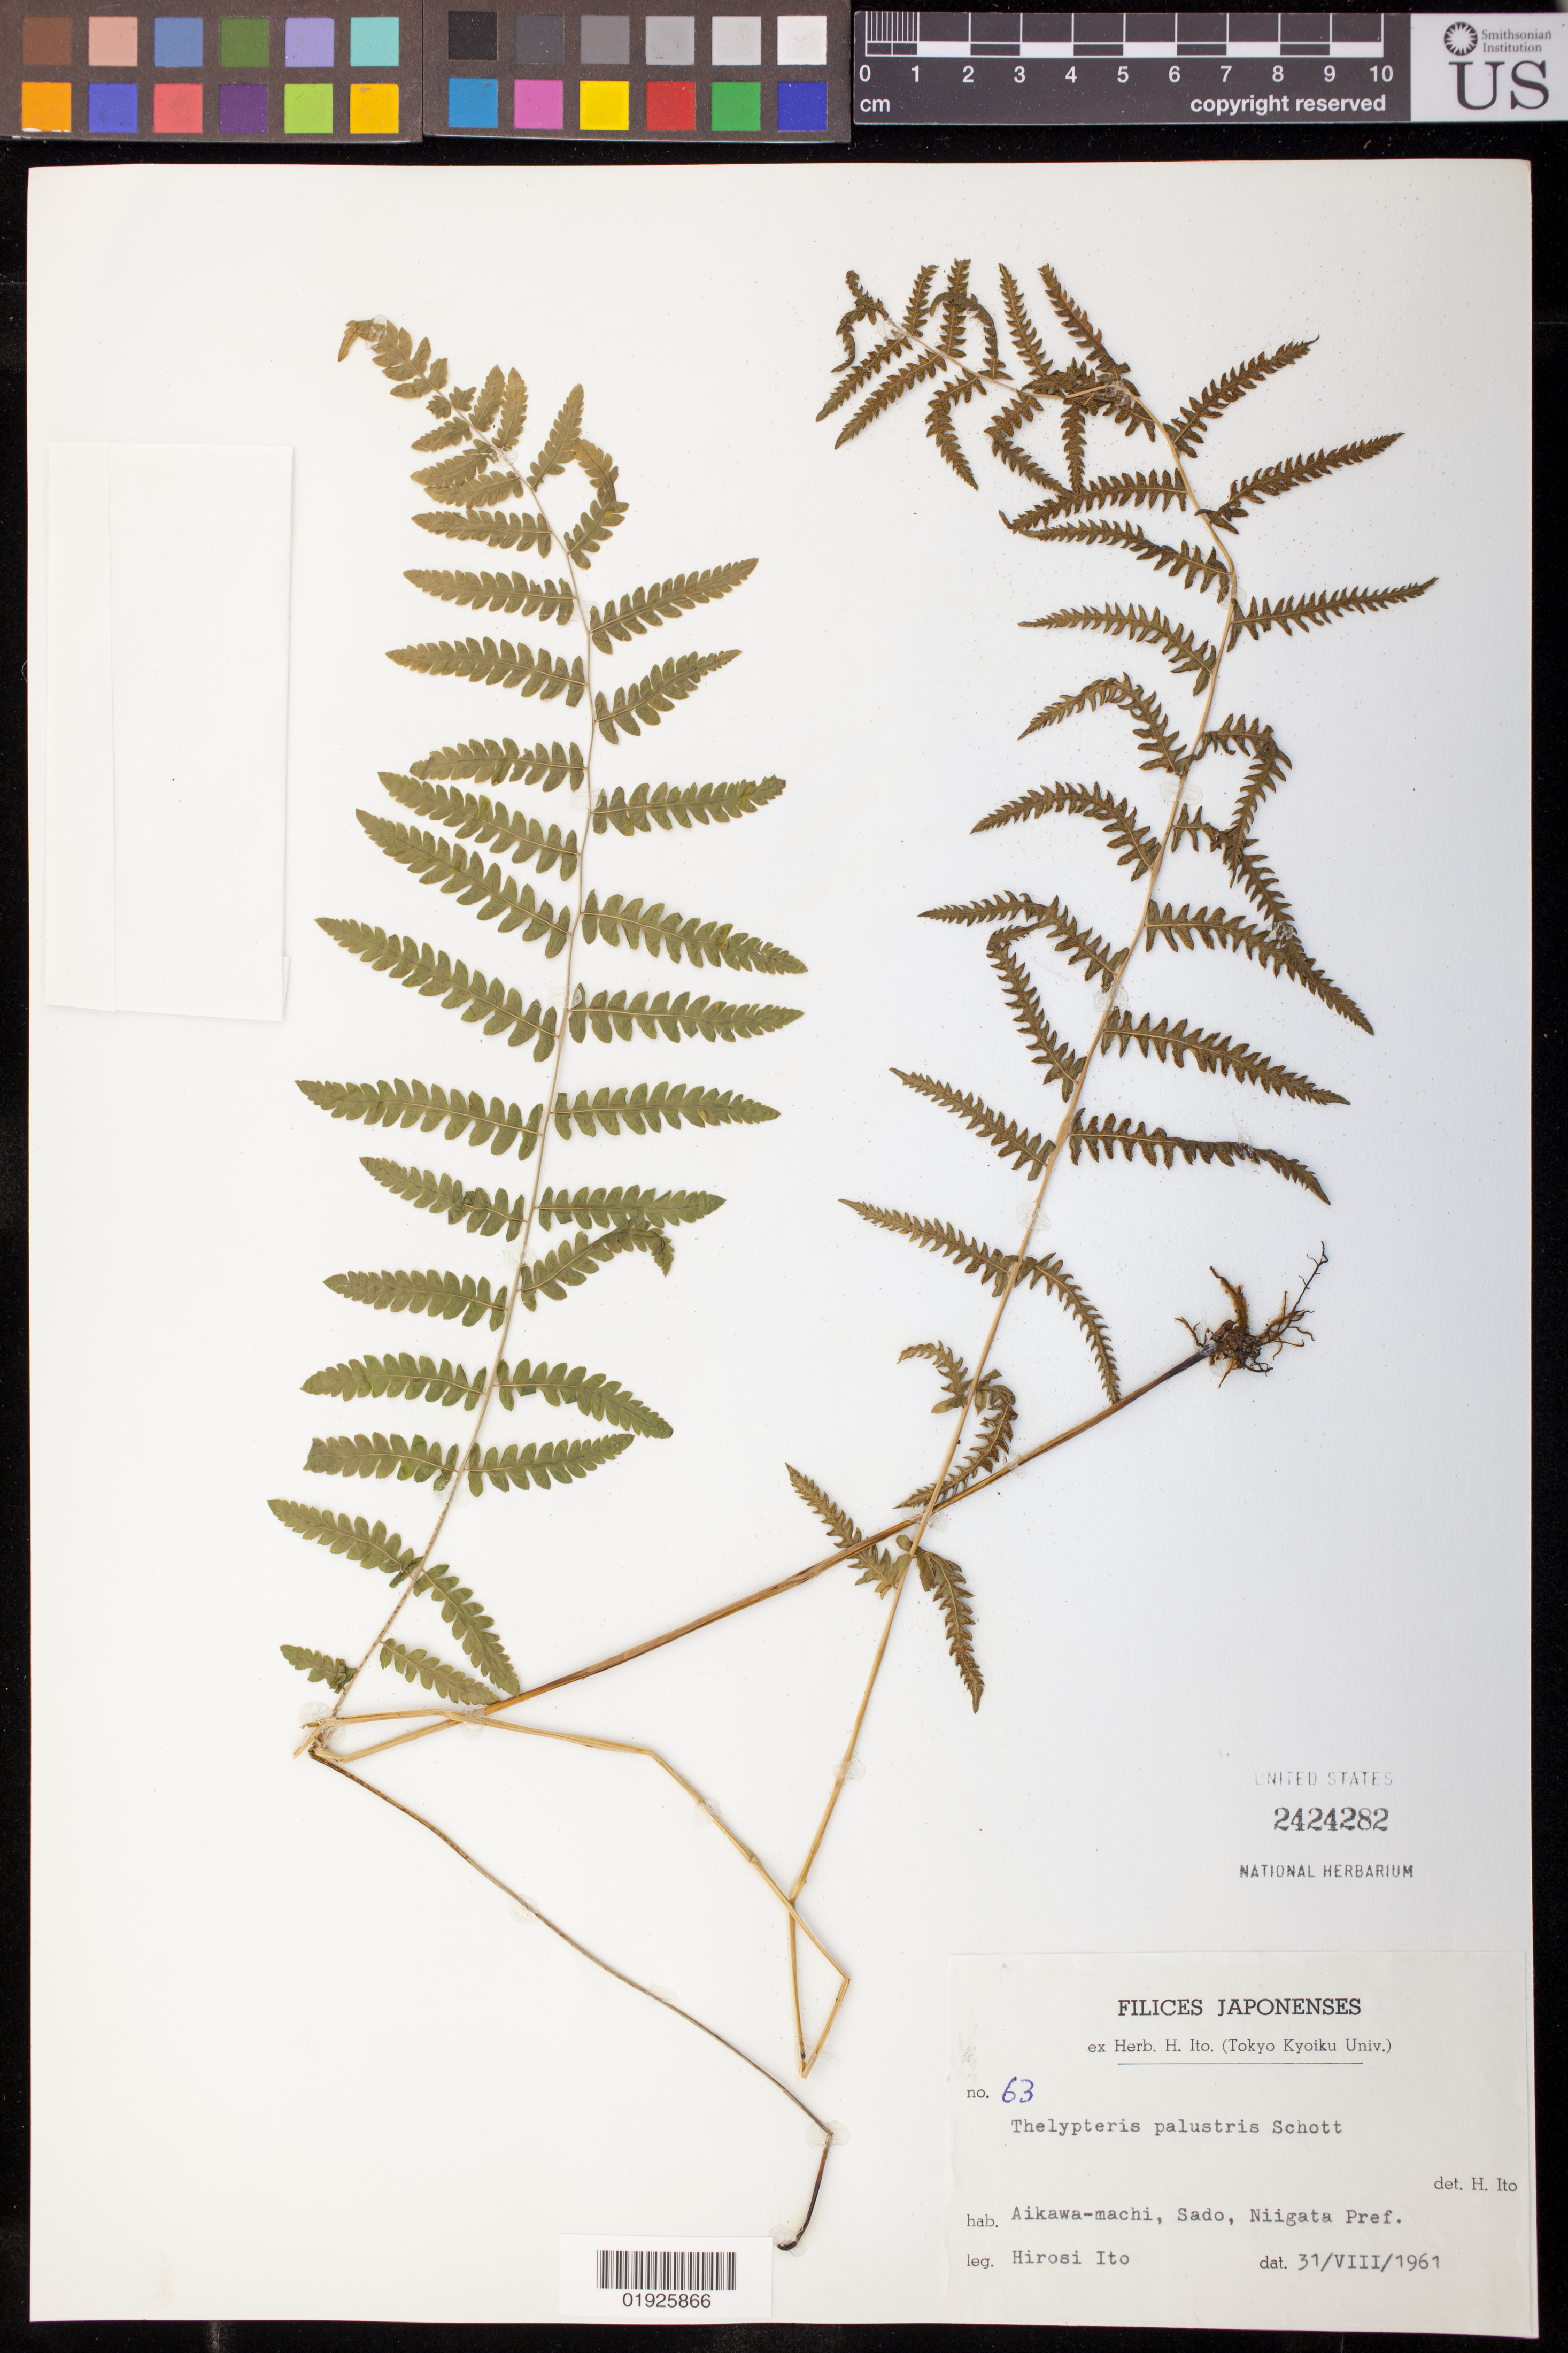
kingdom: Plantae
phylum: Tracheophyta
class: Polypodiopsida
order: Polypodiales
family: Thelypteridaceae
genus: Thelypteris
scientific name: Thelypteris palustris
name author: (Salisb.) Schott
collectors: H. Itô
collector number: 63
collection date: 1961-08-31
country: Japan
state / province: Niigata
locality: Aikawa-machi, Sado.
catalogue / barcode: US 2424282